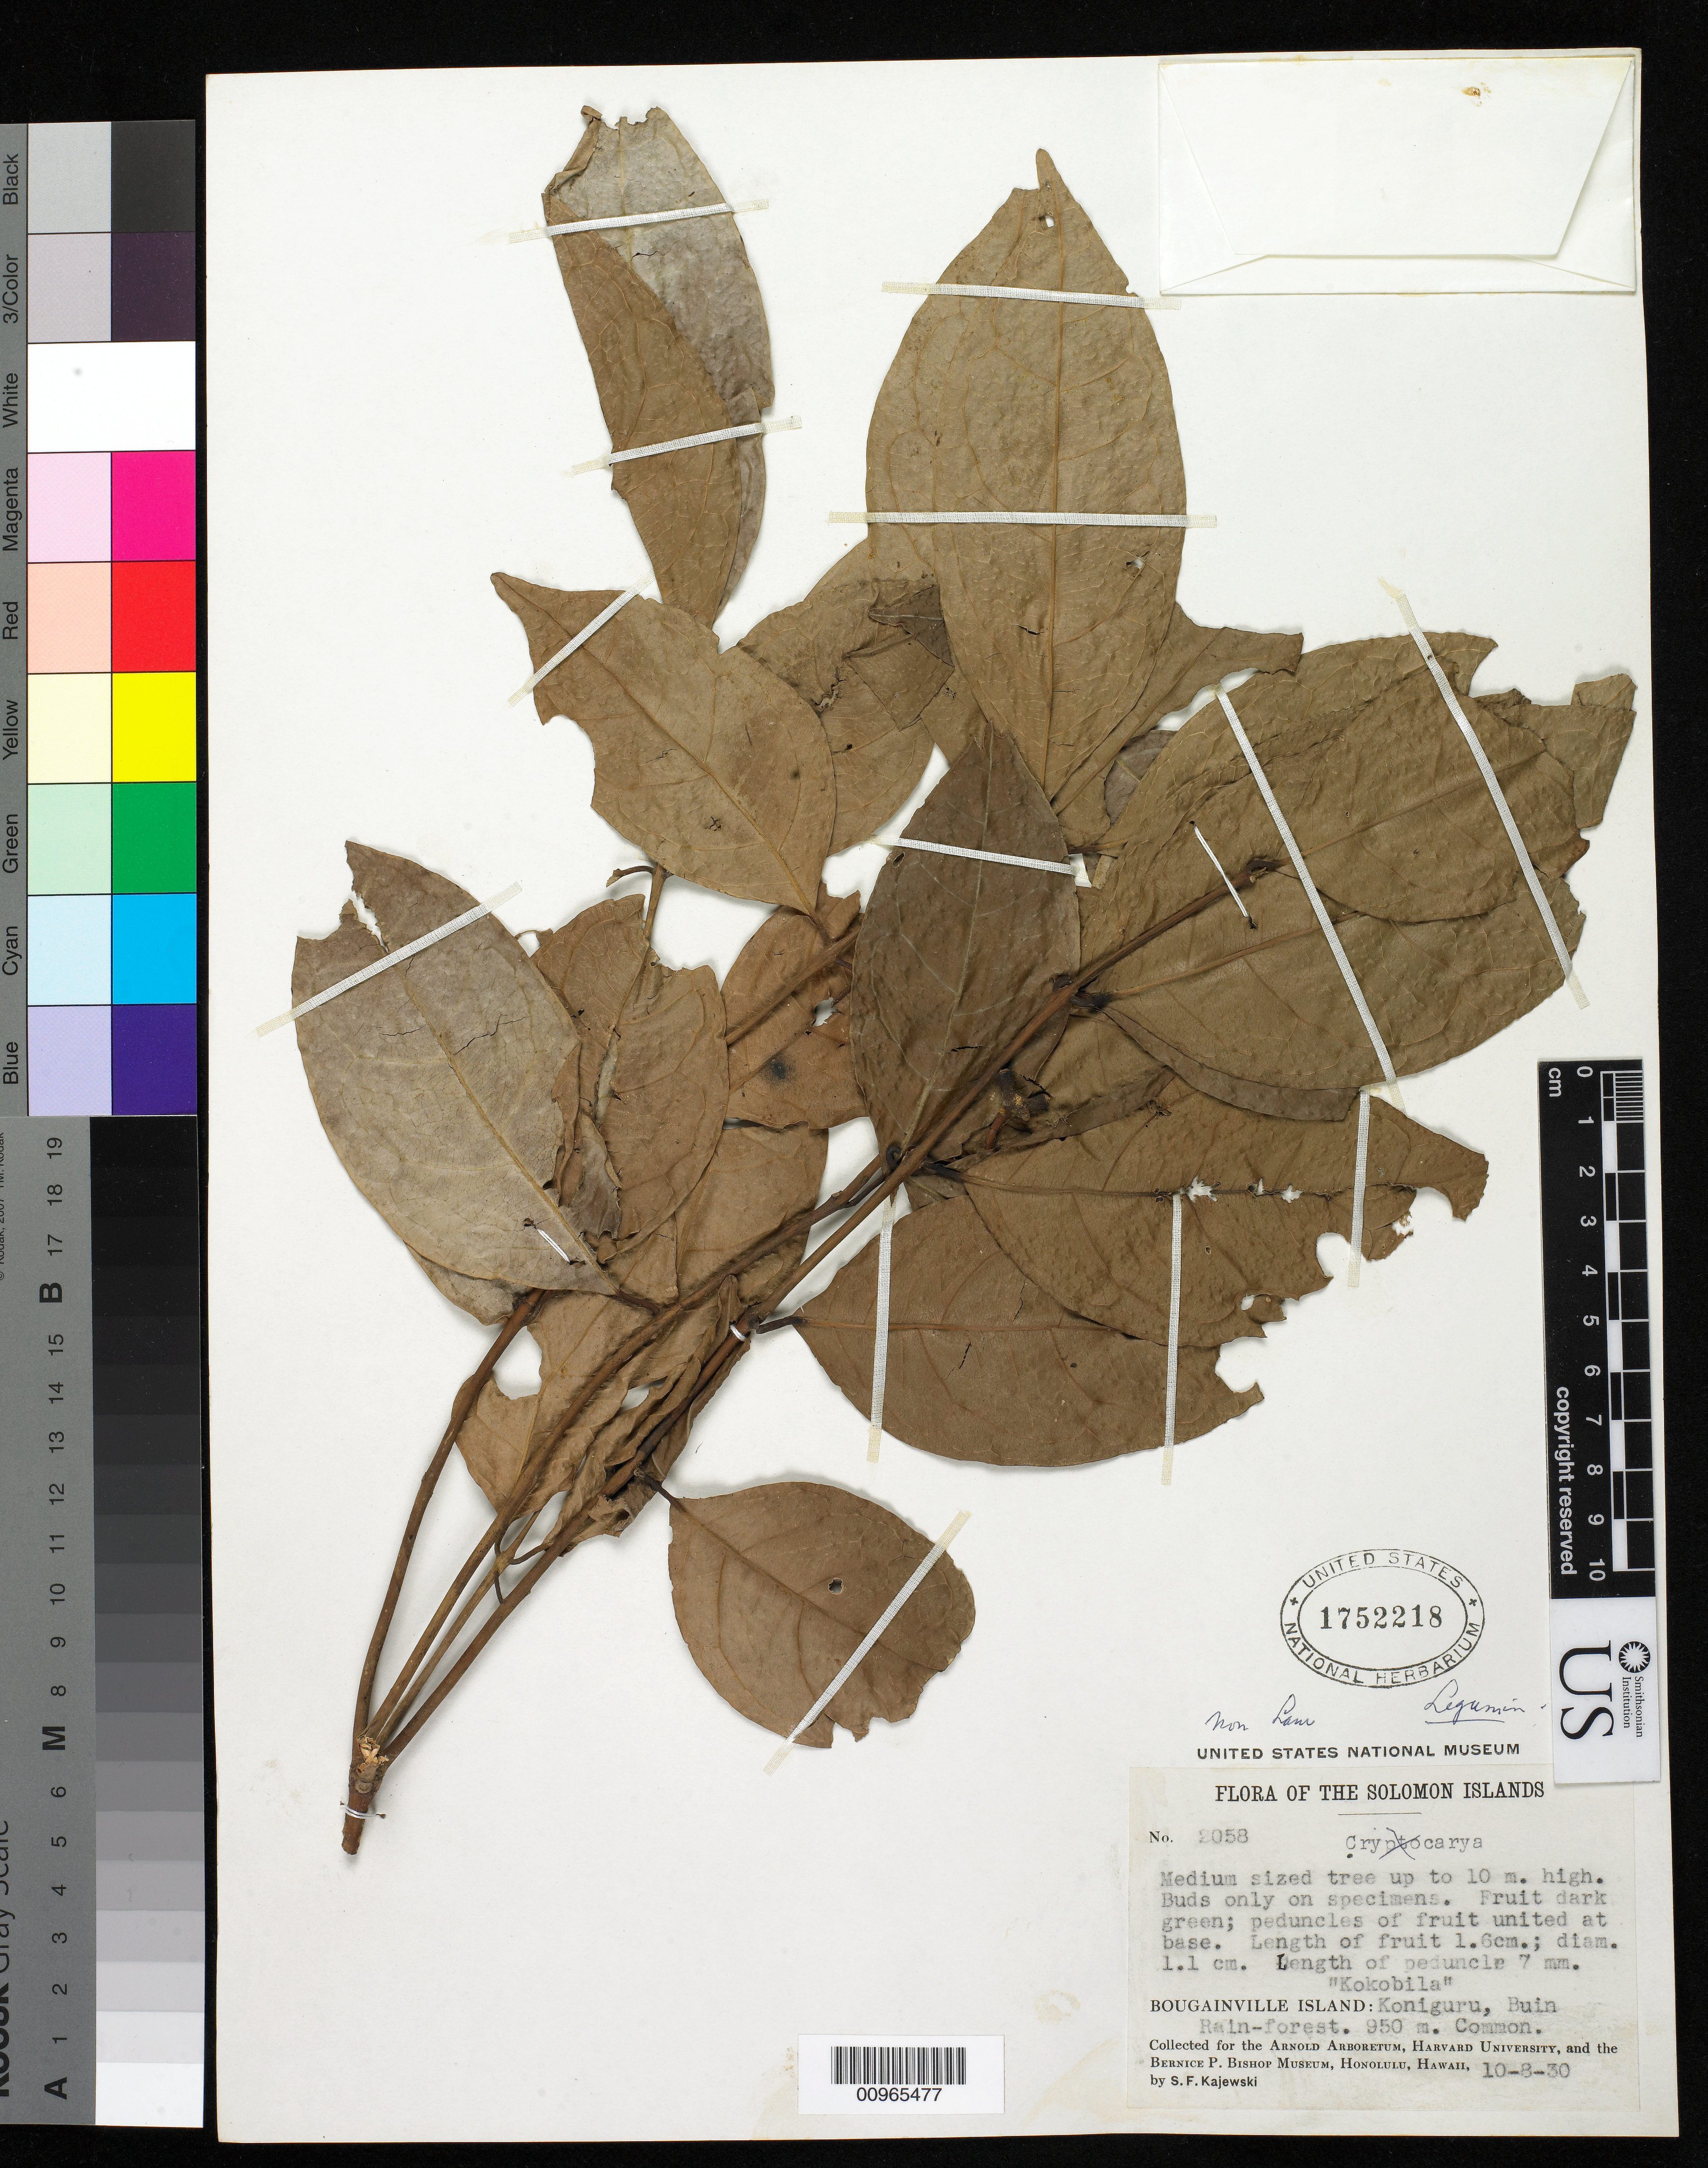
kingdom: Plantae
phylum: Tracheophyta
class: Magnoliopsida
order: Fabales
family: Fabaceae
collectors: S. Kajewski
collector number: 2058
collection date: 1930-08-10 or 1930-10-08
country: Papua New Guinea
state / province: Bougainville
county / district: Buin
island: Bougainville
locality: Koniguru, Buin, Bougainville Island, Solomon Islands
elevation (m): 950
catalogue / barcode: US 1752218